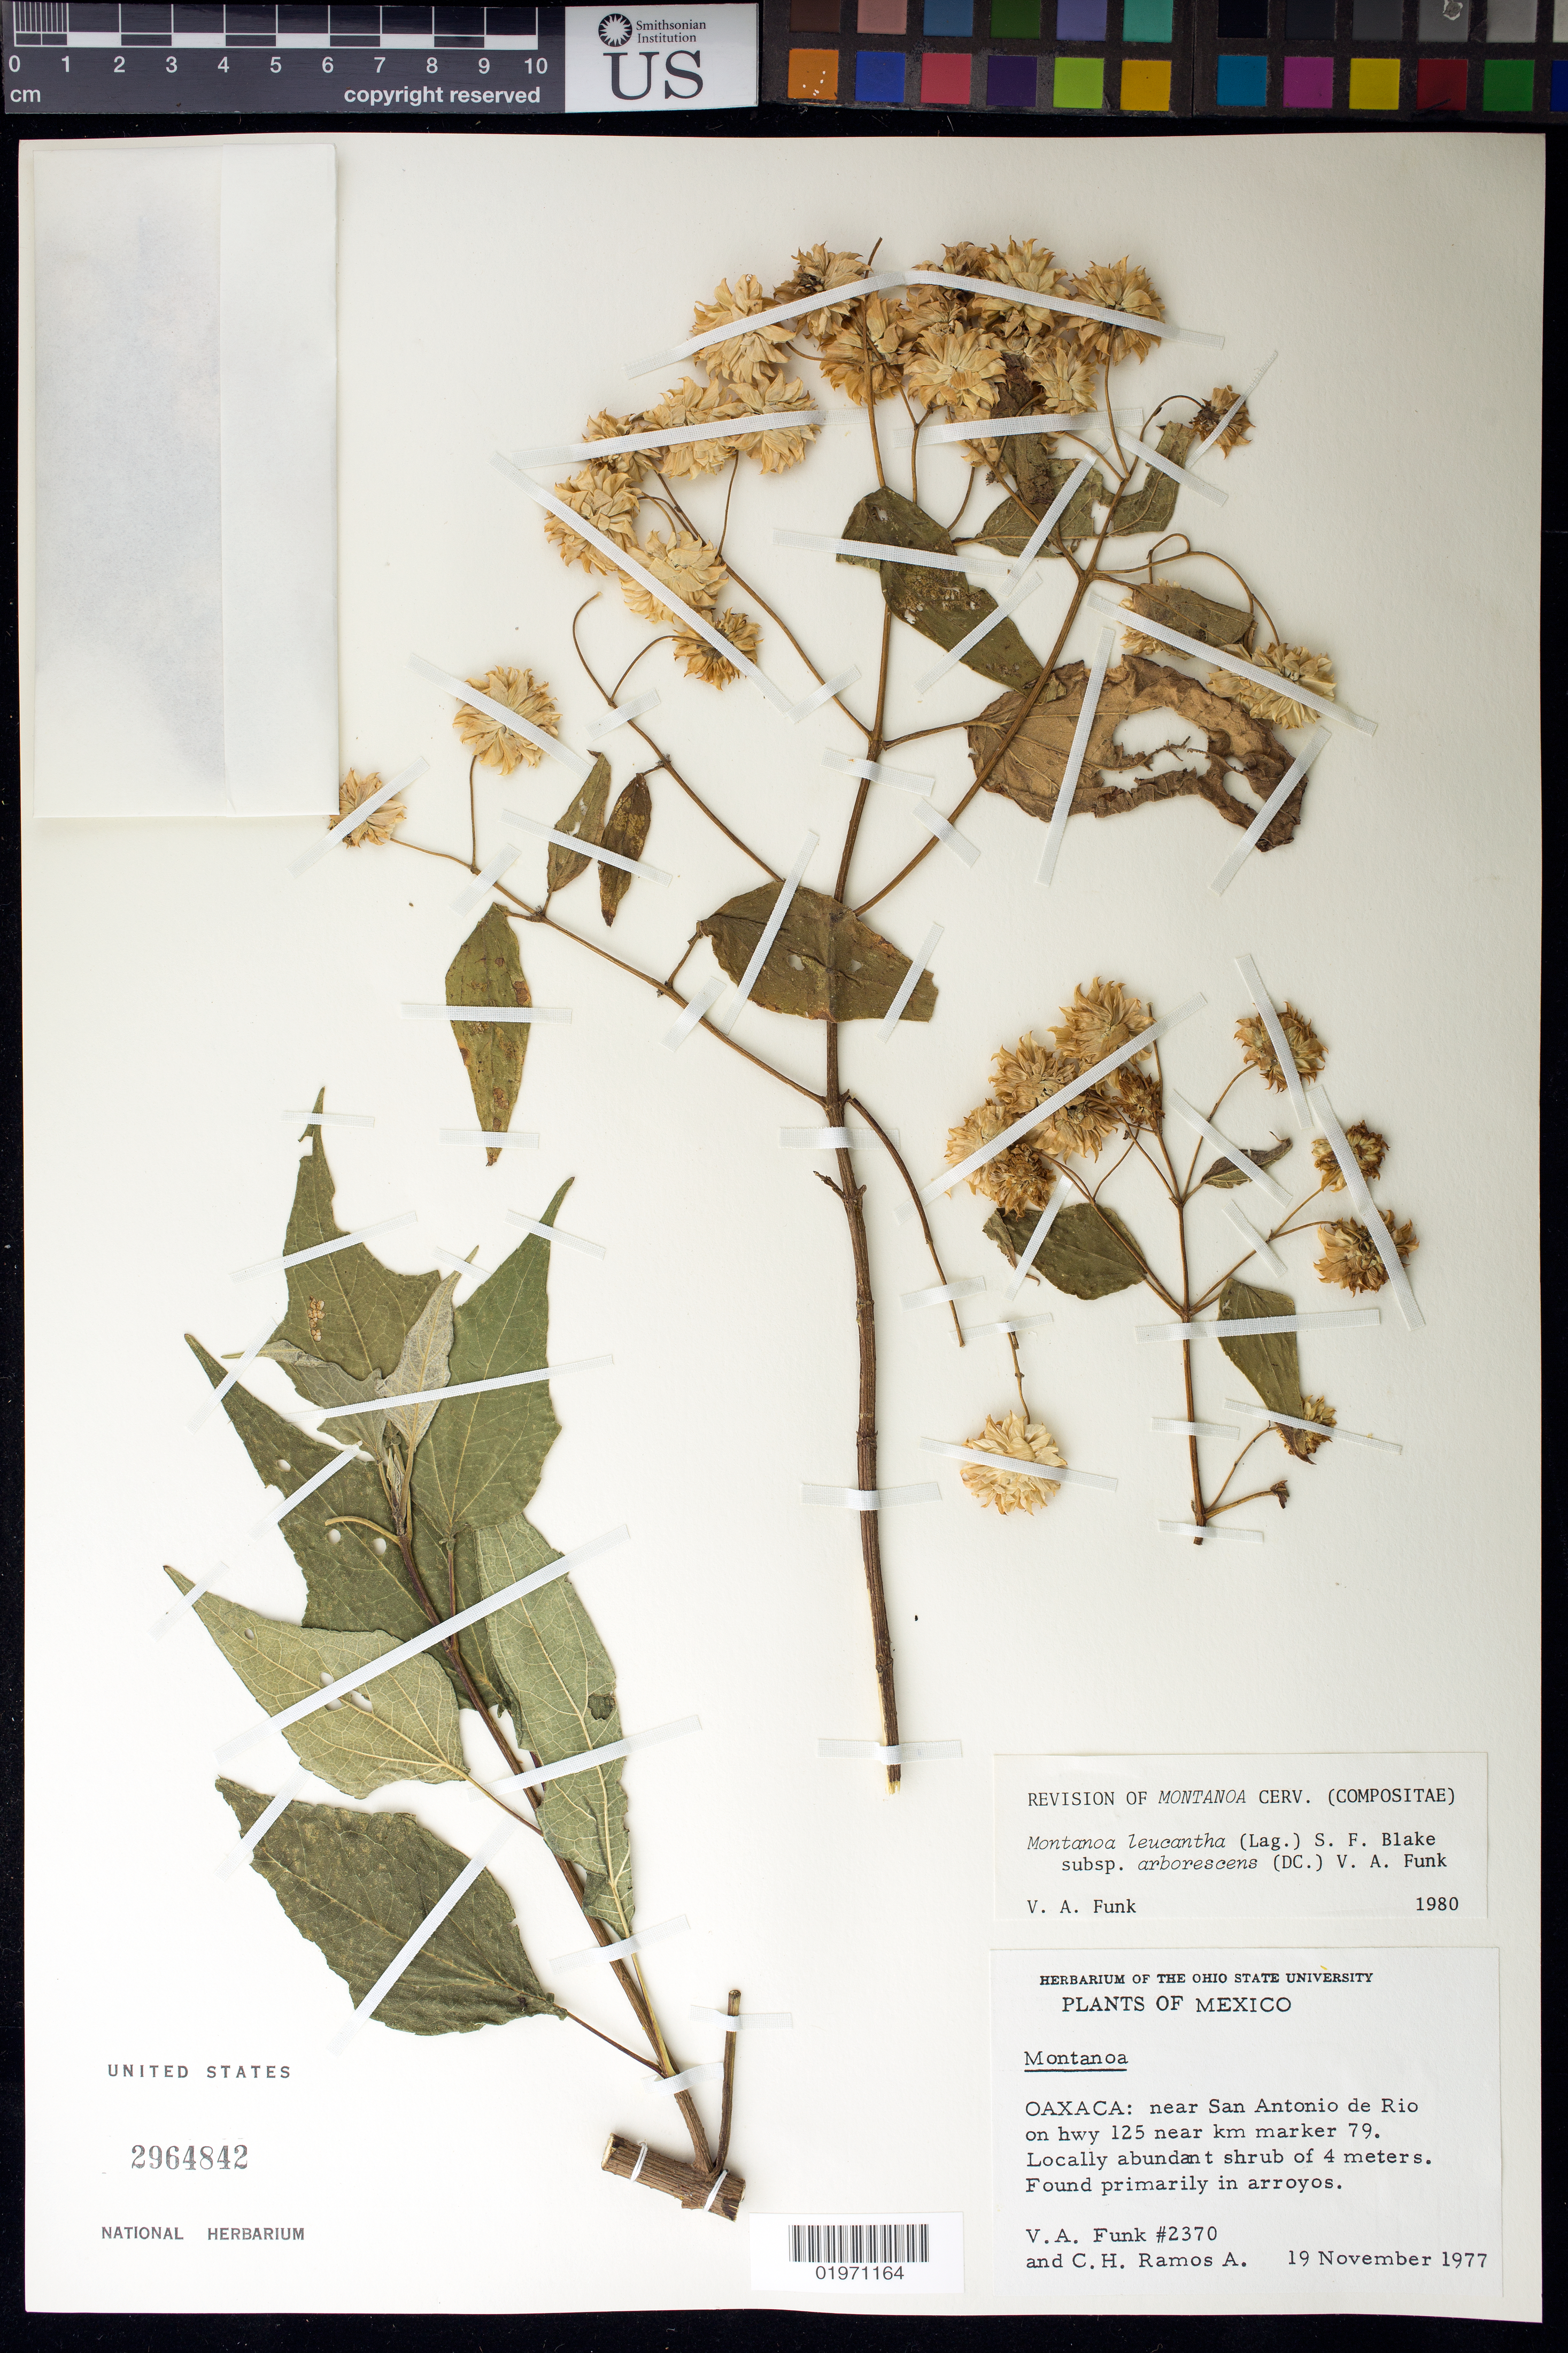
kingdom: Plantae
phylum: Tracheophyta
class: Magnoliopsida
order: Asterales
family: Asteraceae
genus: Montanoa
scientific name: Montanoa leucantha subsp. arborescens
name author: (DC.) V.A. Funk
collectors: V. Funk & C. H. Ramos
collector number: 2370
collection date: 1977-11-19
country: Mexico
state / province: Puebla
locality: Near San Antonio de Rio on Hwy 125 near km marker 79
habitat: Found primarily in arroyos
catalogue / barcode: US 2964842